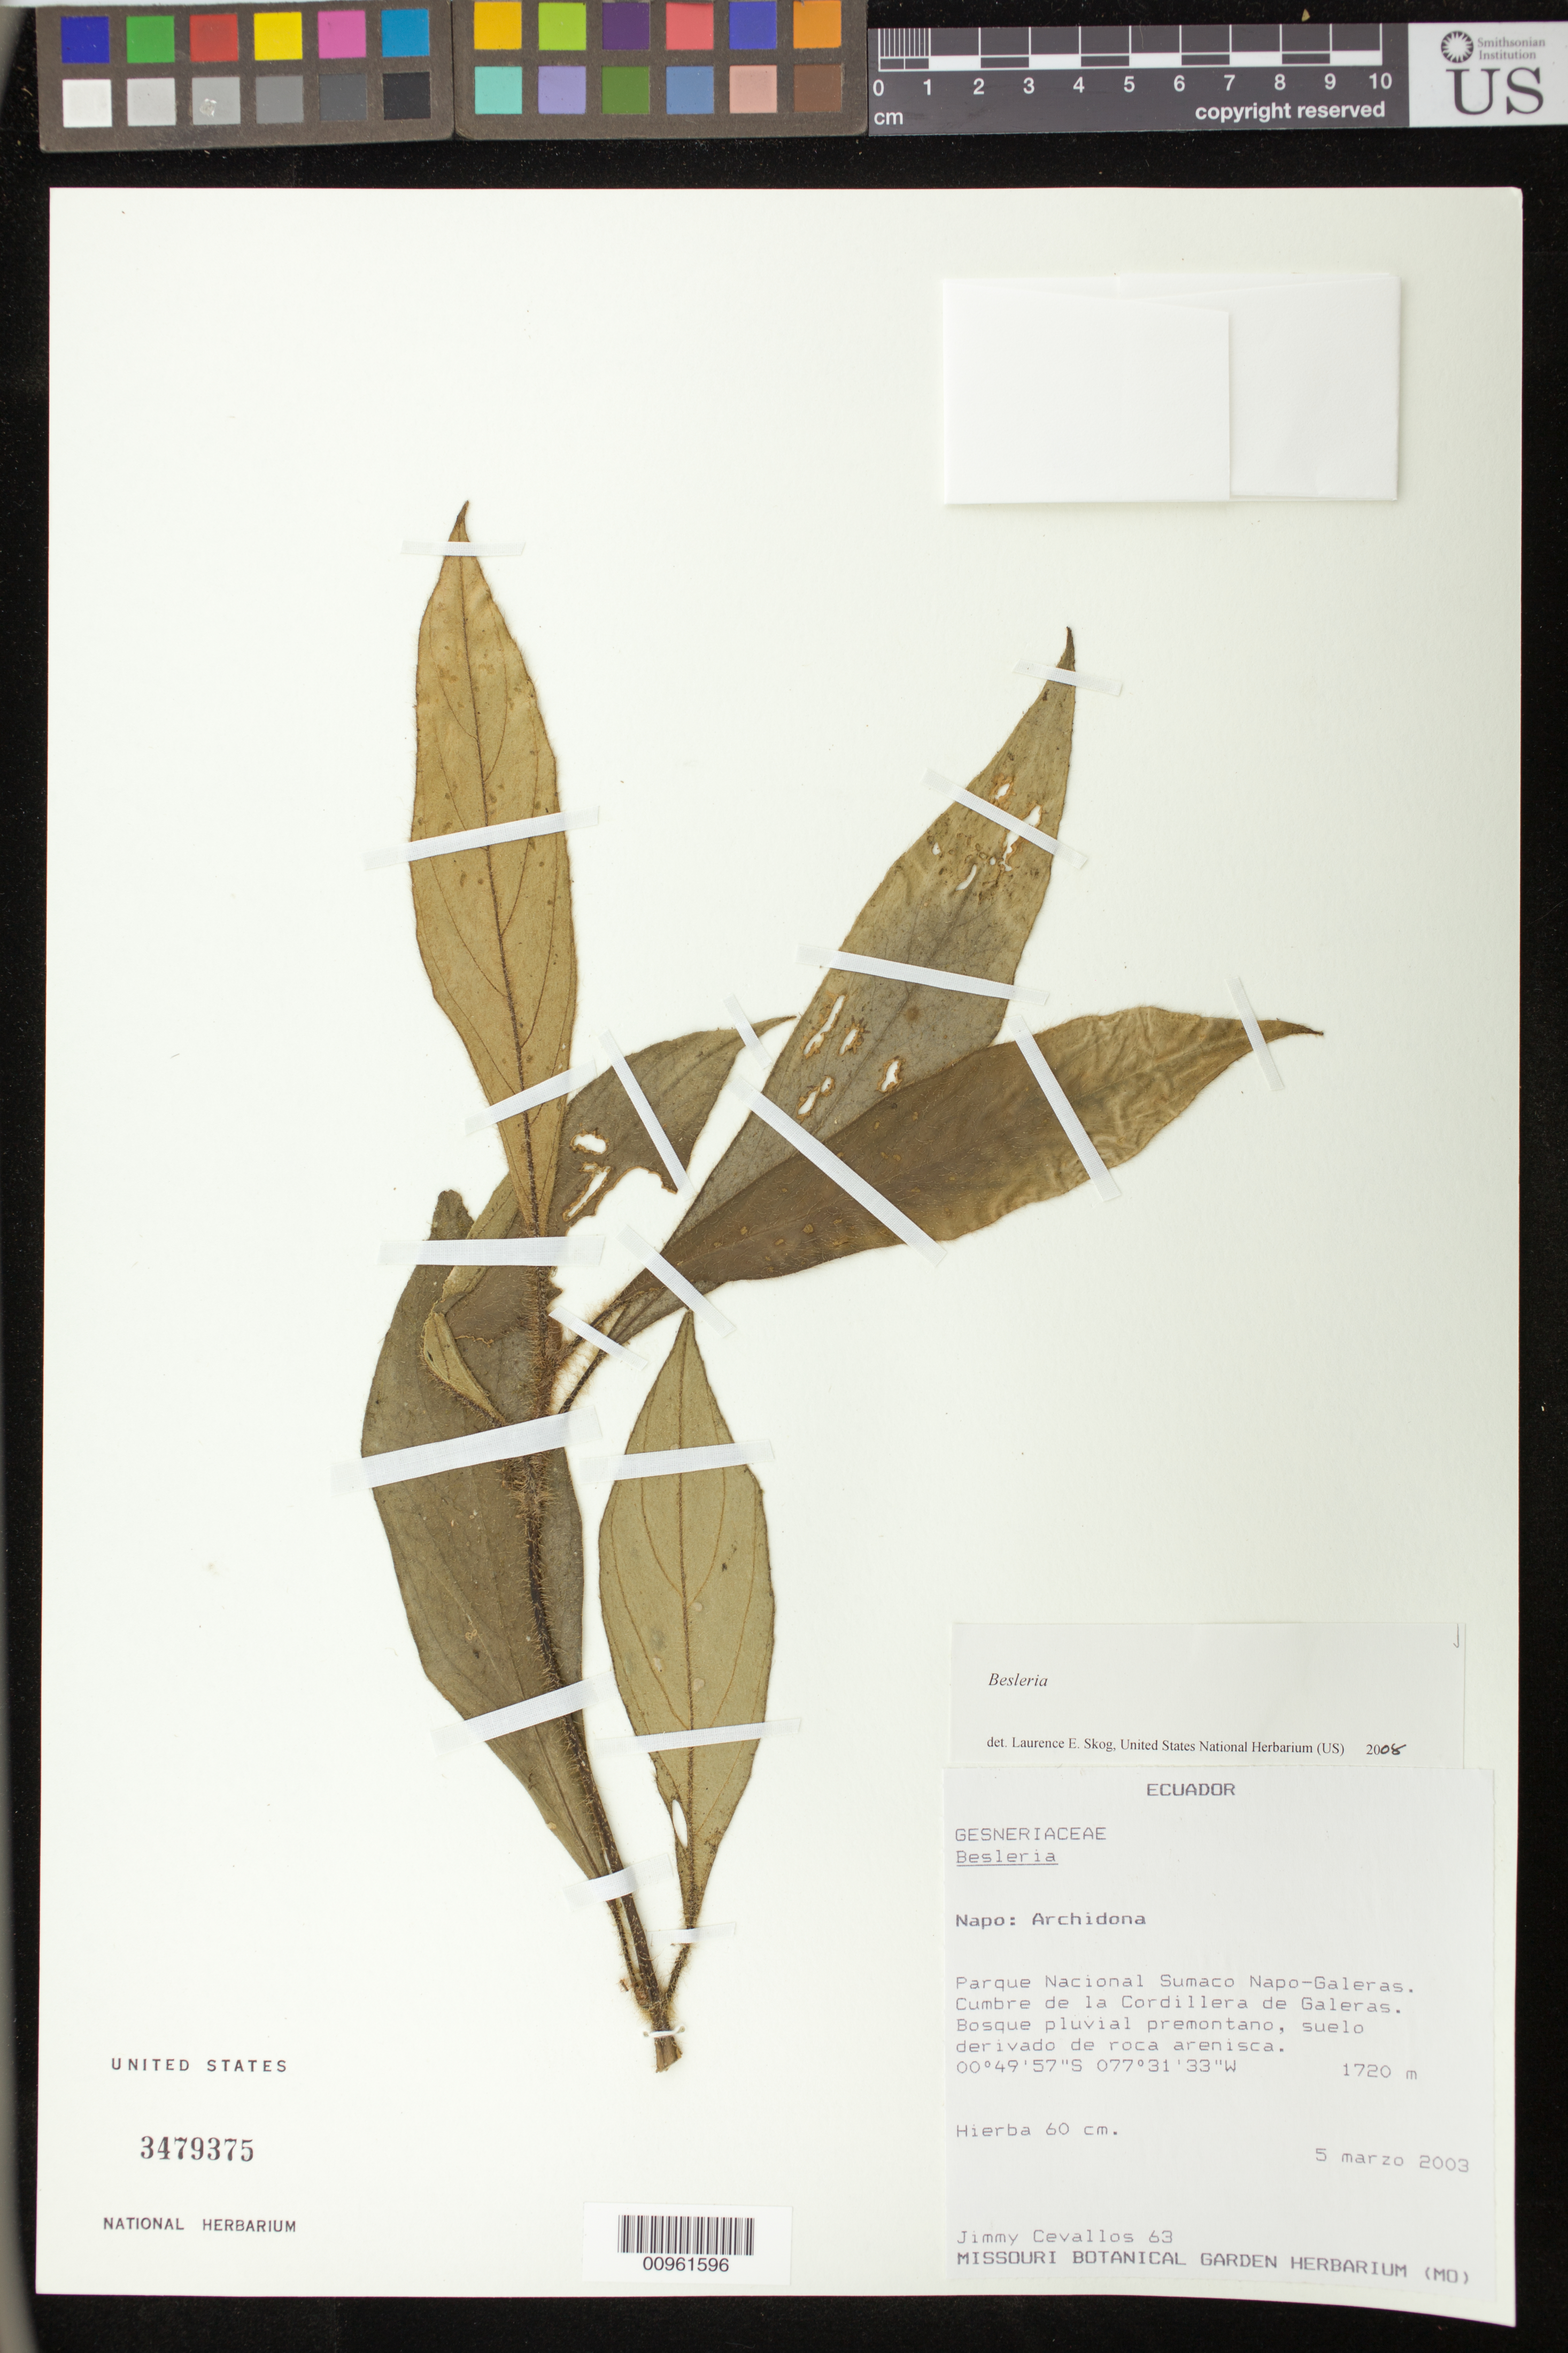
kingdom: Plantae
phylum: Tracheophyta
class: Magnoliopsida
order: Lamiales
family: Gesneriaceae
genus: Besleria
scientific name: Besleria sp.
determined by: Skog, Laurence E.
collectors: J. Cevallos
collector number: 63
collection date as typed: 05 Mar 2003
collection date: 2003-03-05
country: Ecuador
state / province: Napo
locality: Napo: Archidona. Parque Nacional Sumaco Napo-Galeras. Cumbre de la Cordillera de Galeras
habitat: Bosque pluvial premontano, suelo derivado de roca arenisca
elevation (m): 1720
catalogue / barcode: US 3479375